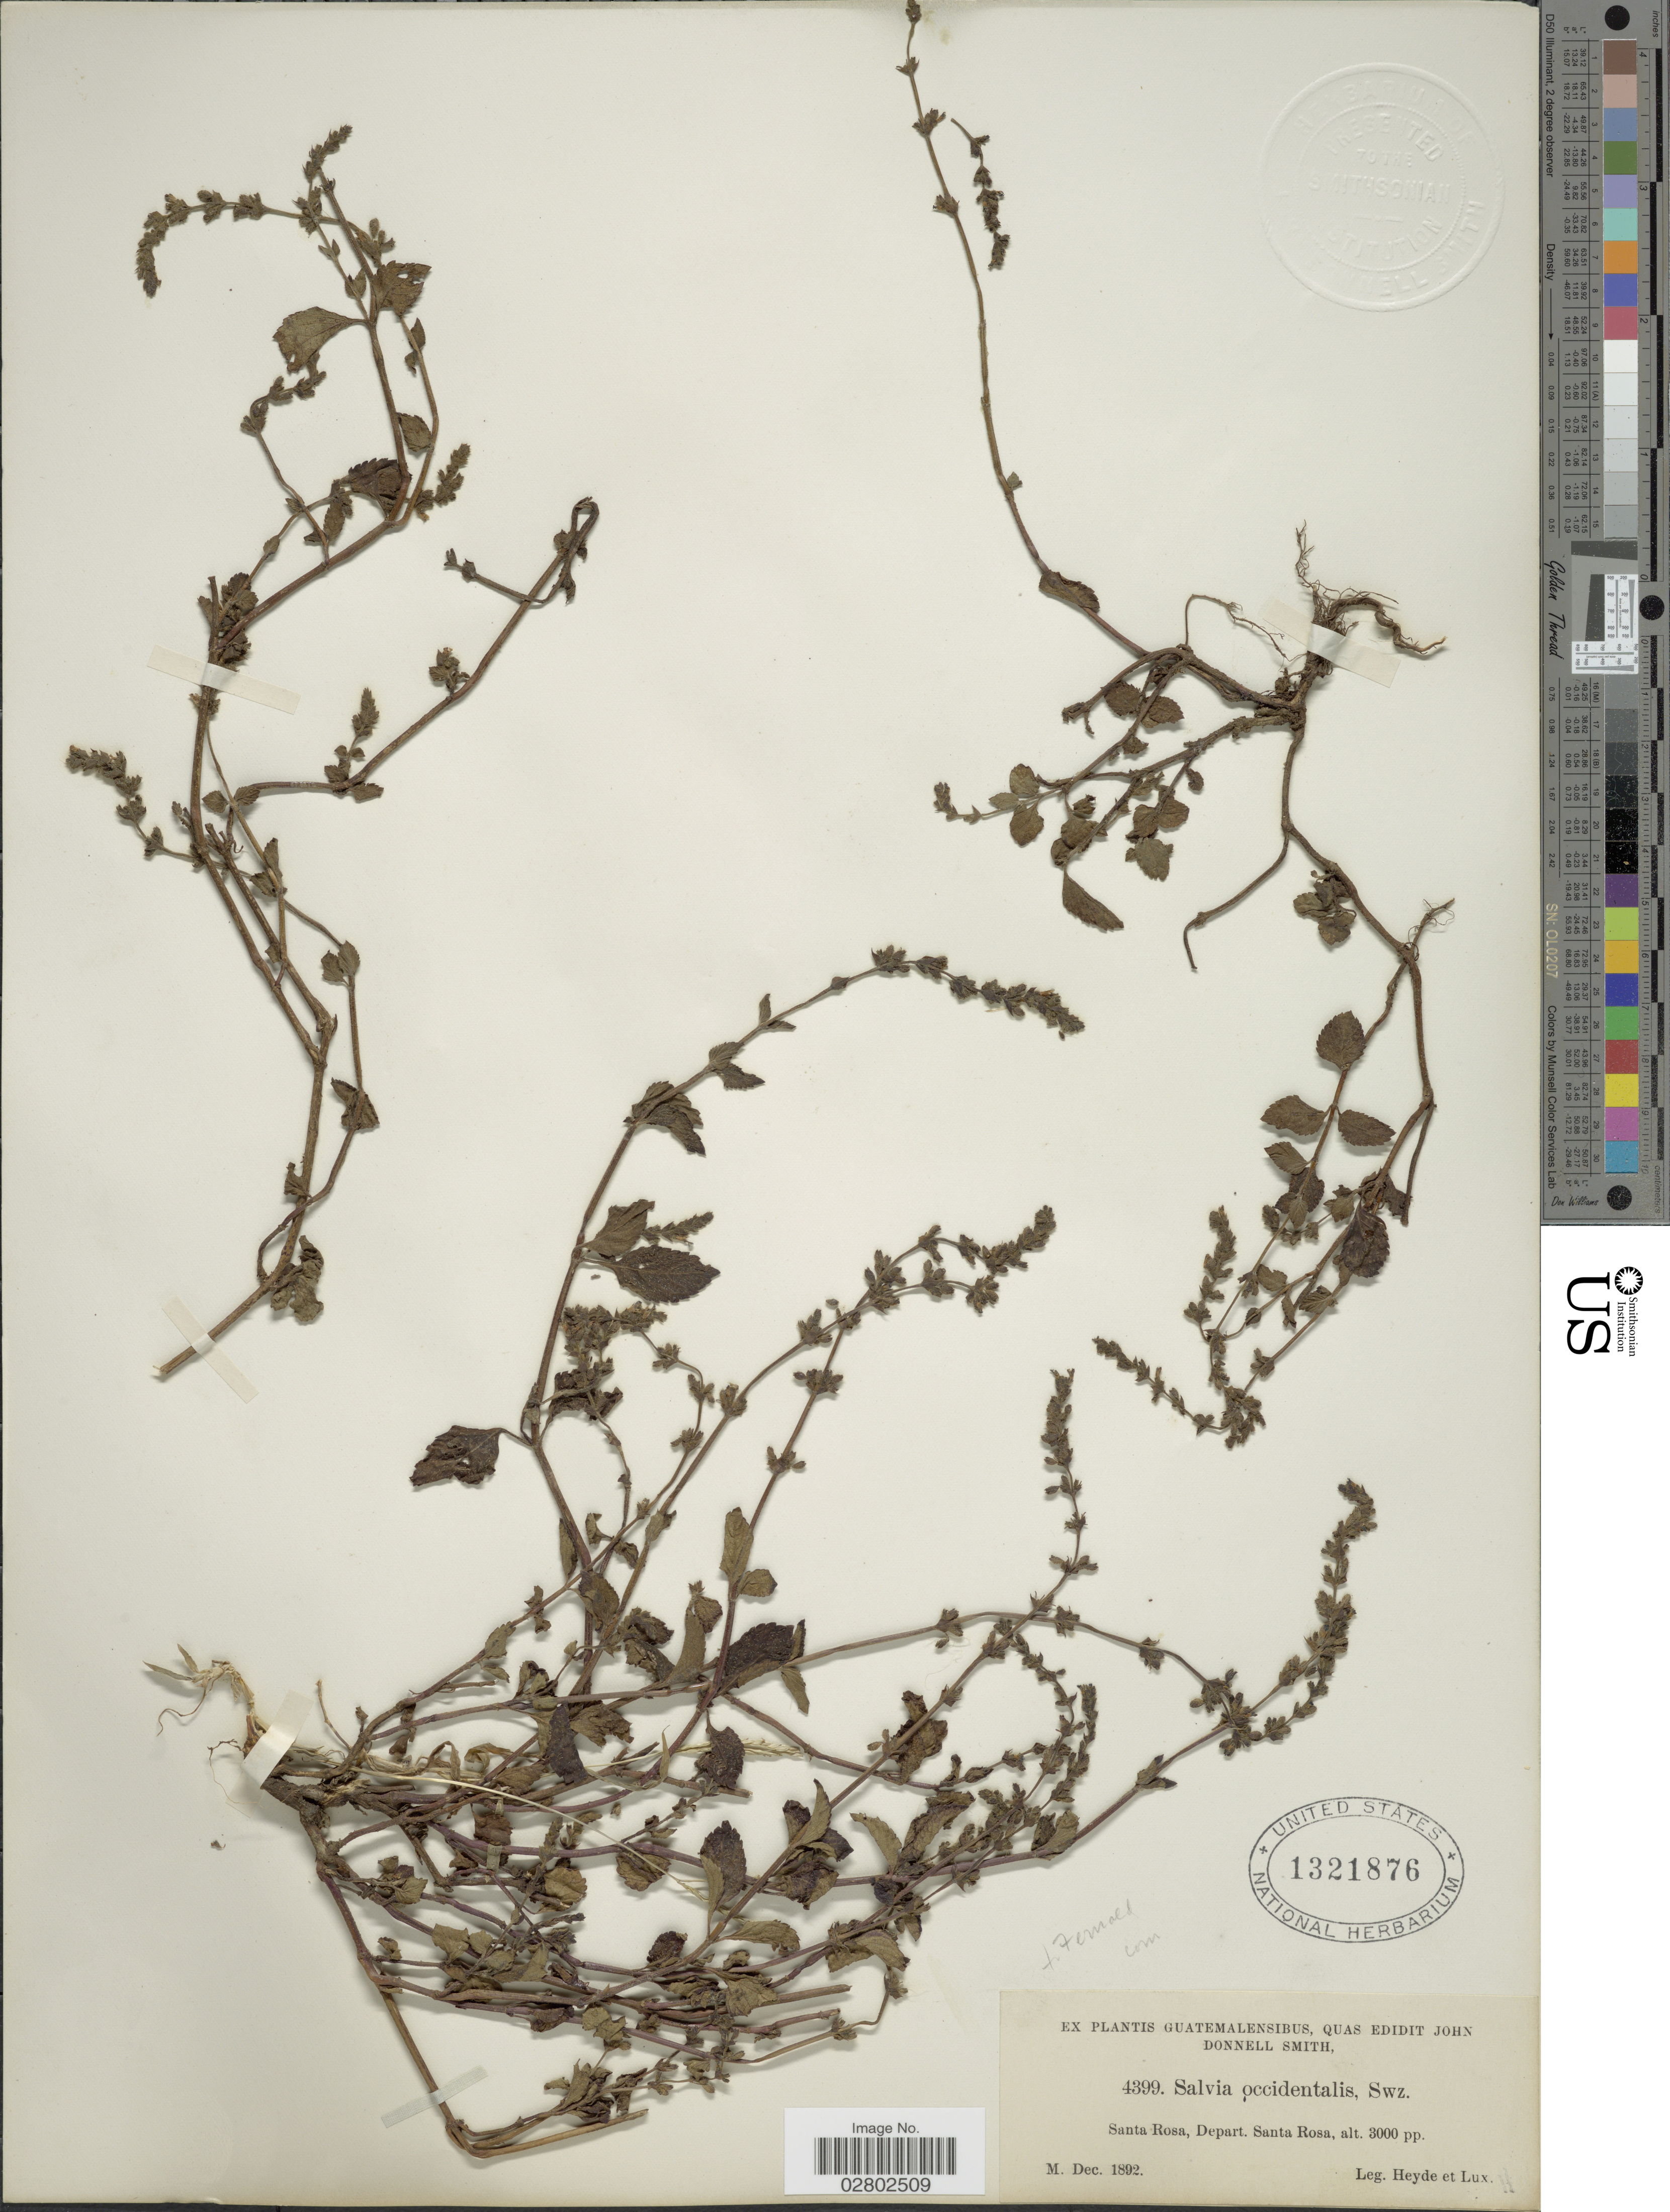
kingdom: Plantae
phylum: Tracheophyta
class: Magnoliopsida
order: Lamiales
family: Lamiaceae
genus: Salvia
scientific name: Salvia occidentalis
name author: Sw.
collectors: Heyde & Lux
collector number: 4399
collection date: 1892-12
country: Guatemala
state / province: Santa Rosa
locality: Santa Rosa, Depart. Santa Rosa.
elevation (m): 914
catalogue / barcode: US 1321876